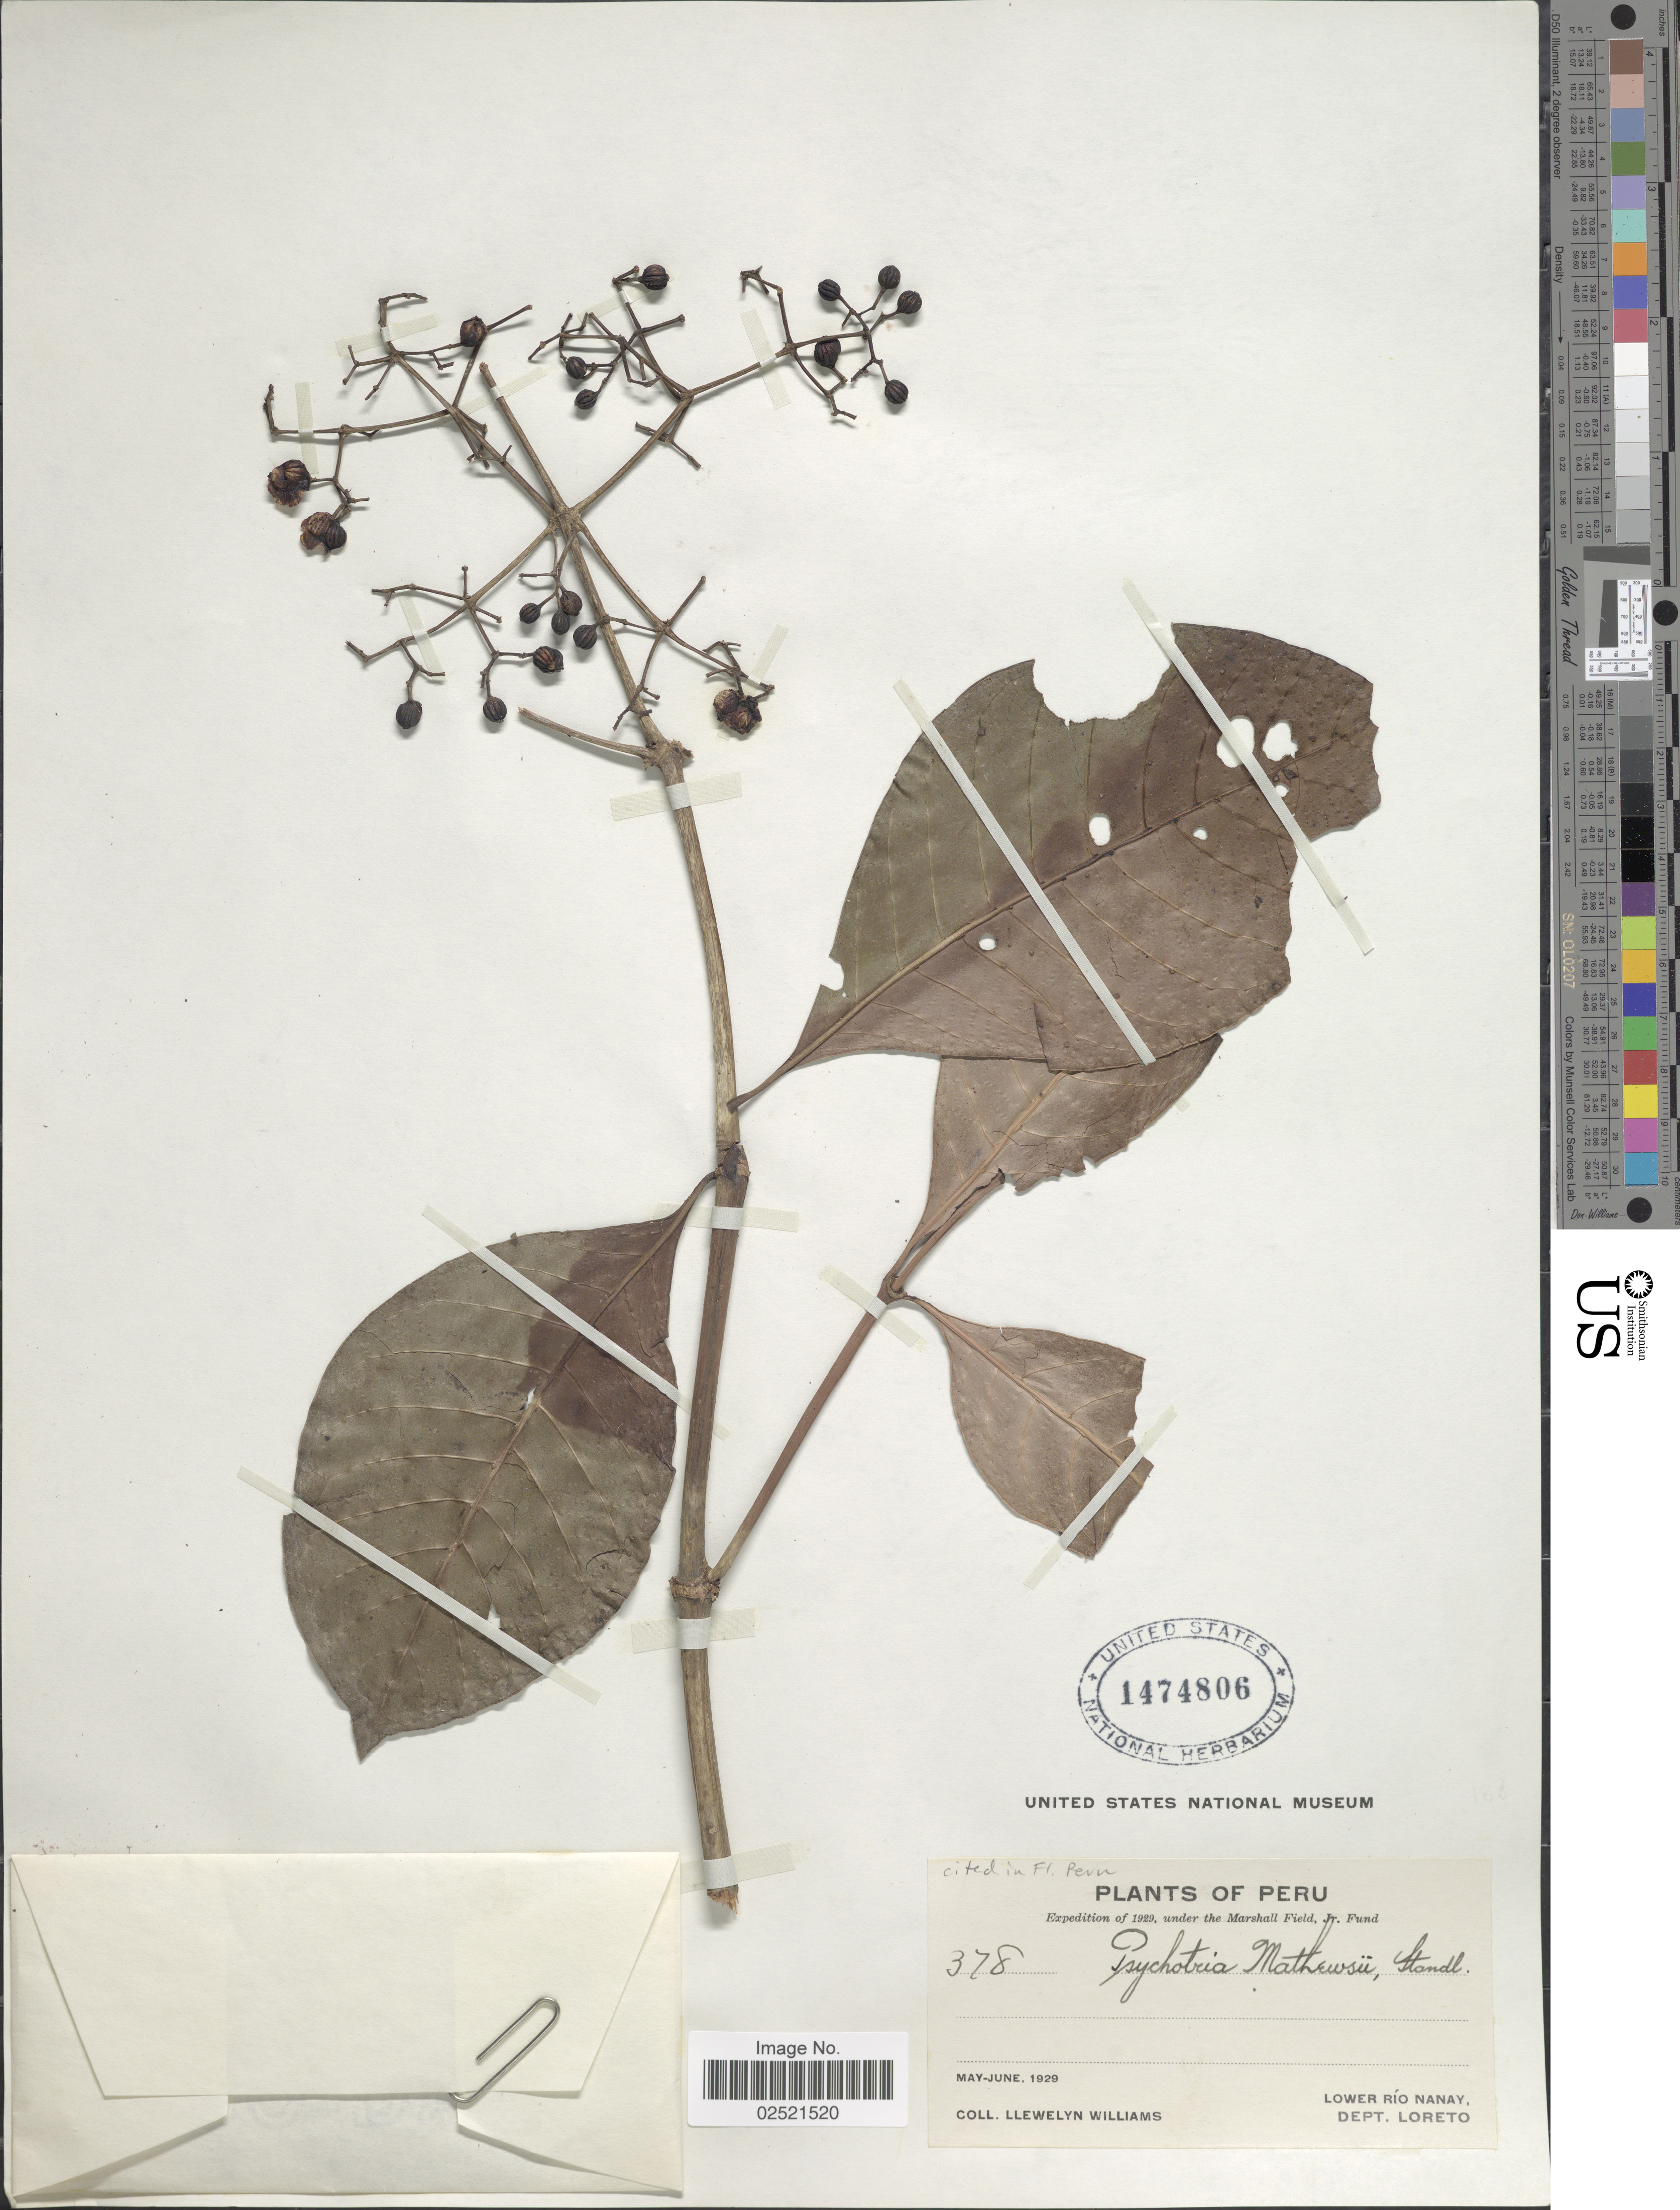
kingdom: Plantae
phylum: Tracheophyta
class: Magnoliopsida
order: Gentianales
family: Rubiaceae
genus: Psychotria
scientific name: Psychotria mathewsii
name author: Standl.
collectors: Ll. Williams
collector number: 378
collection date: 1929-05/1929-06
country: Peru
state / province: Loreto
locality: Lower Rio Nanay.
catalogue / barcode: US 1474806